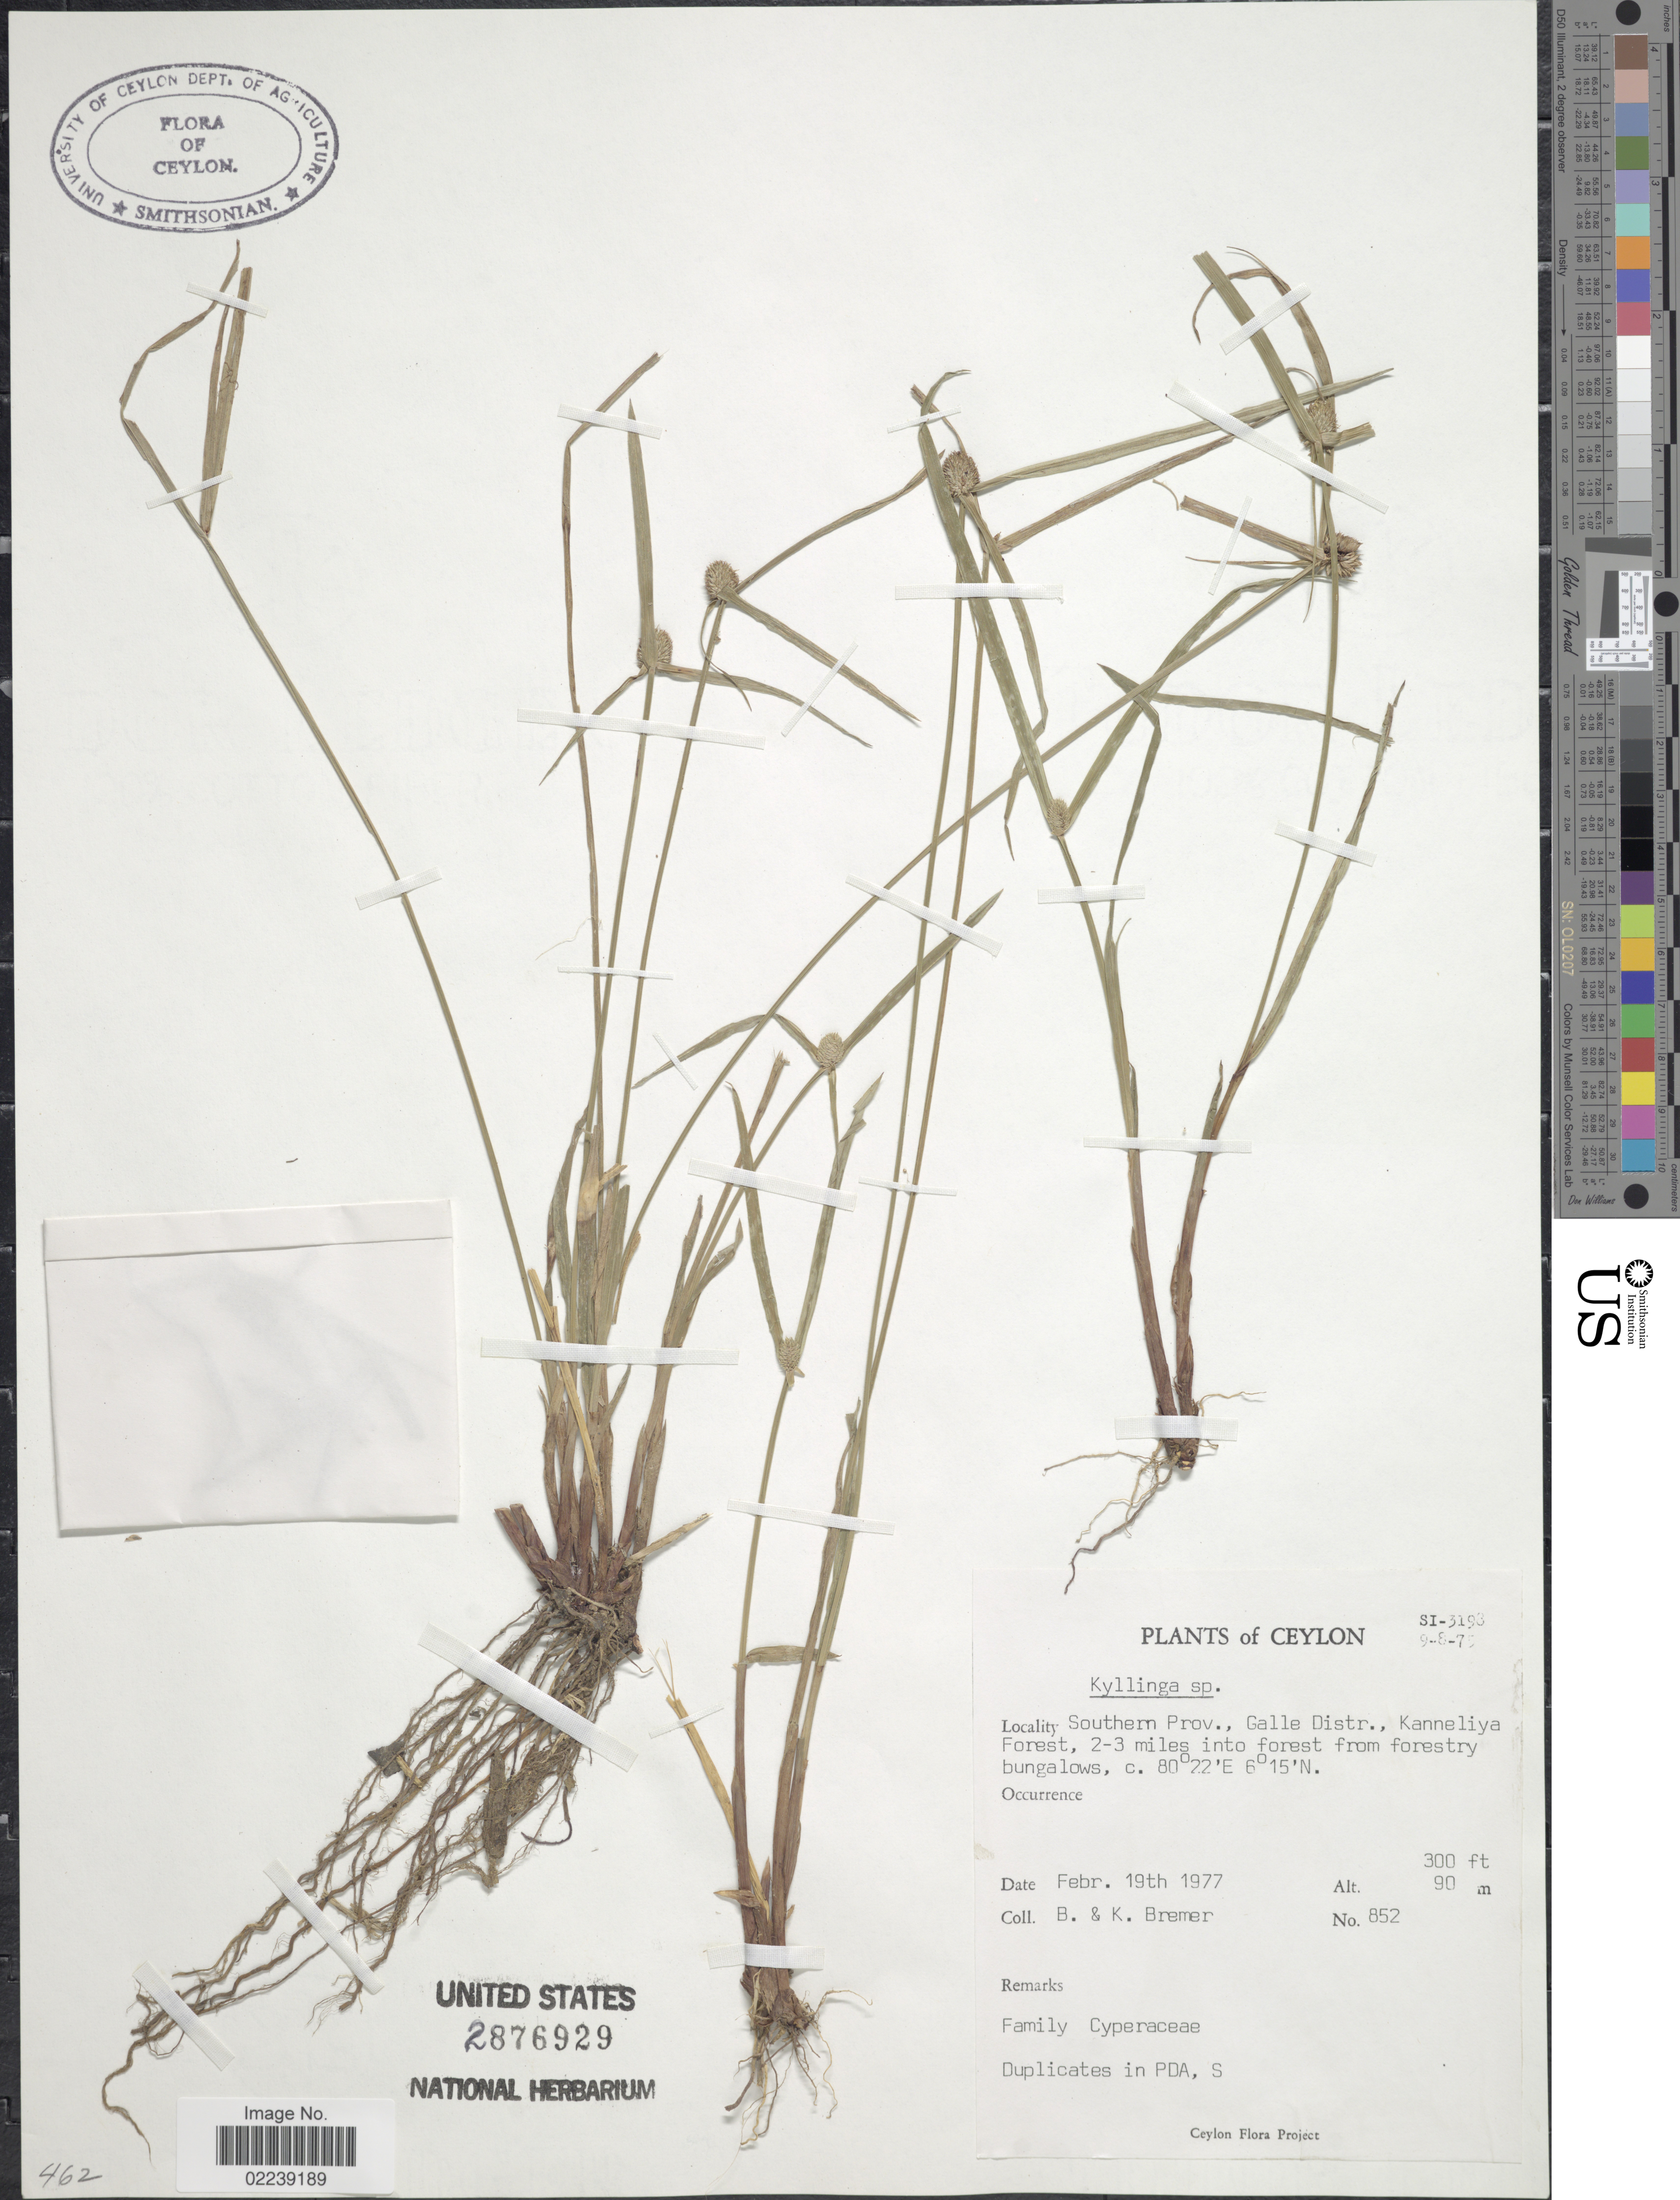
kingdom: Plantae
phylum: Tracheophyta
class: Liliopsida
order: Poales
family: Cyperaceae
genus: Cyperus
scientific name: Cyperus melanospermus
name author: (Nees) Valck. Sur.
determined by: Strong, M. T., (US), Smithsonian Institution - National Museum of Natural History (UNITED STATES)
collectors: B. Bremer & K. Bremer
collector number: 852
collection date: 1977-02-19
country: Sri Lanka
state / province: Southern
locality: Ceylon. Southern Prov., Galle Distr., Kanneliya Forest, 2-3 miles into forest from forestry bungalows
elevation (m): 91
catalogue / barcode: US 2876929